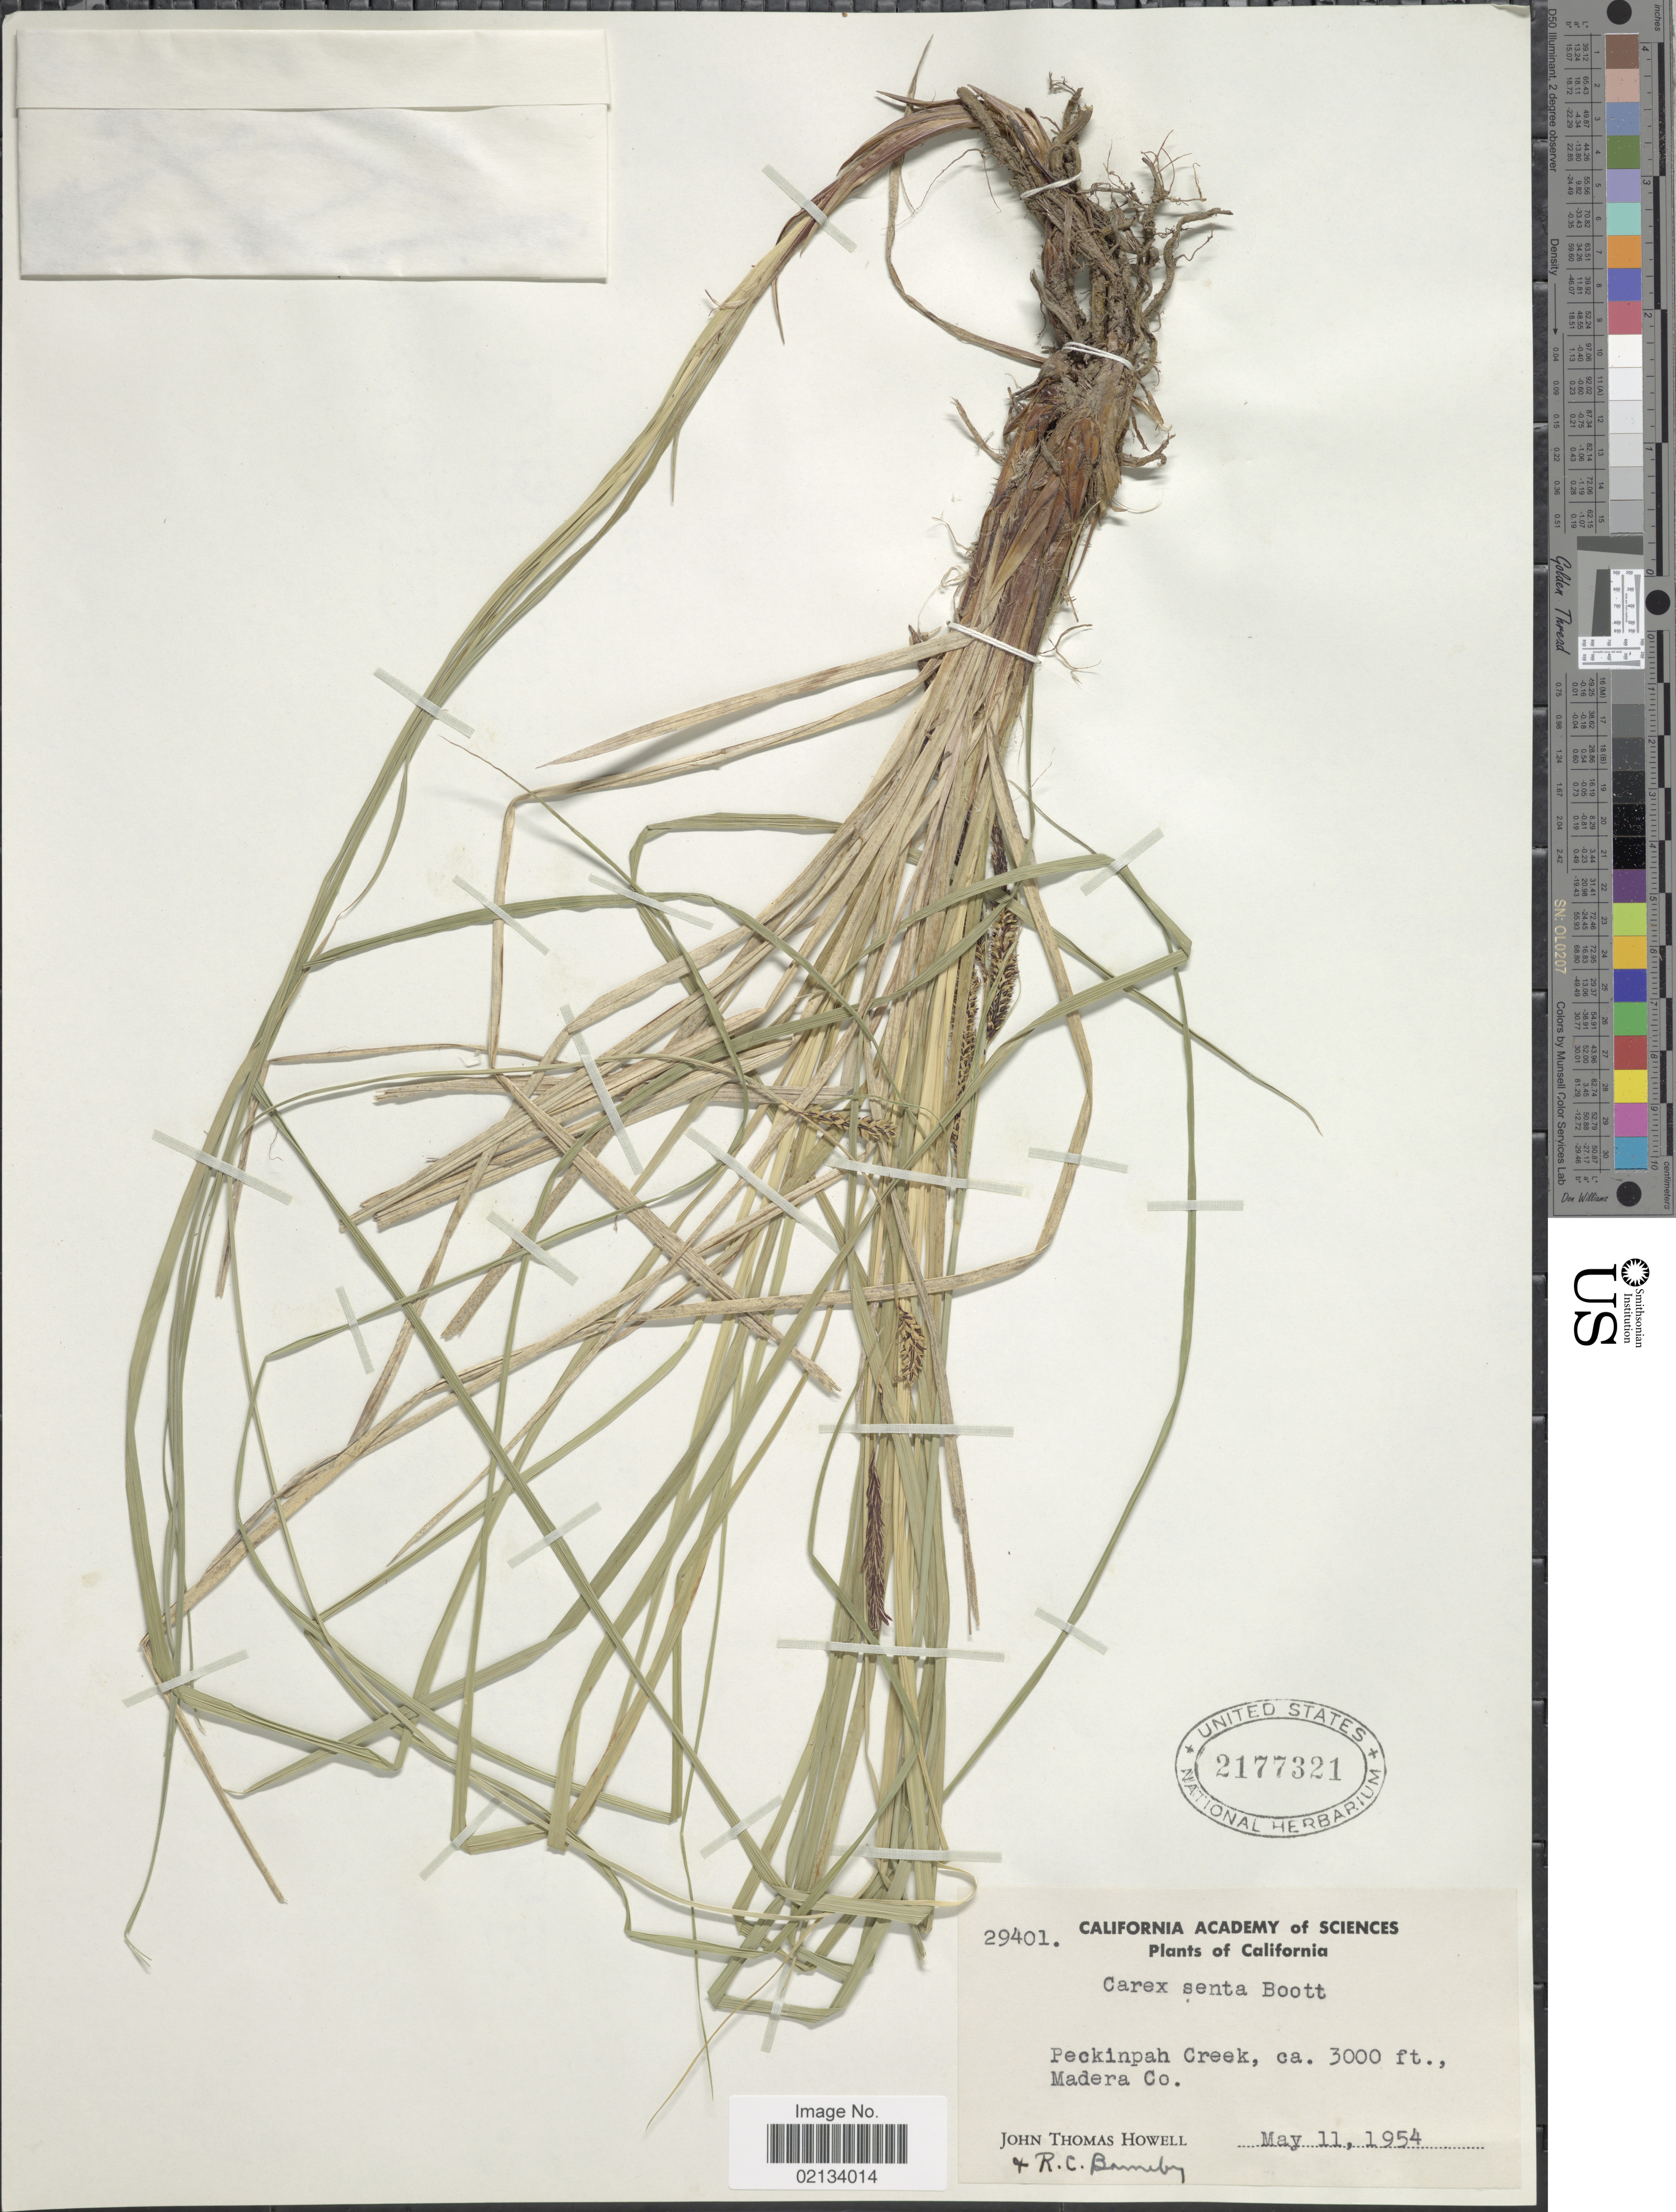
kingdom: Plantae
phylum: Tracheophyta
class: Liliopsida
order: Poales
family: Cyperaceae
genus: Carex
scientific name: Carex senta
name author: Boott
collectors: J. T. Howell & R. C. Barneby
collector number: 29401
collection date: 1954-05-11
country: United States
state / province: California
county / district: Madera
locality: Peckinpah Creek, Madera Co.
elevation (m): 914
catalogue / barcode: US 2177321